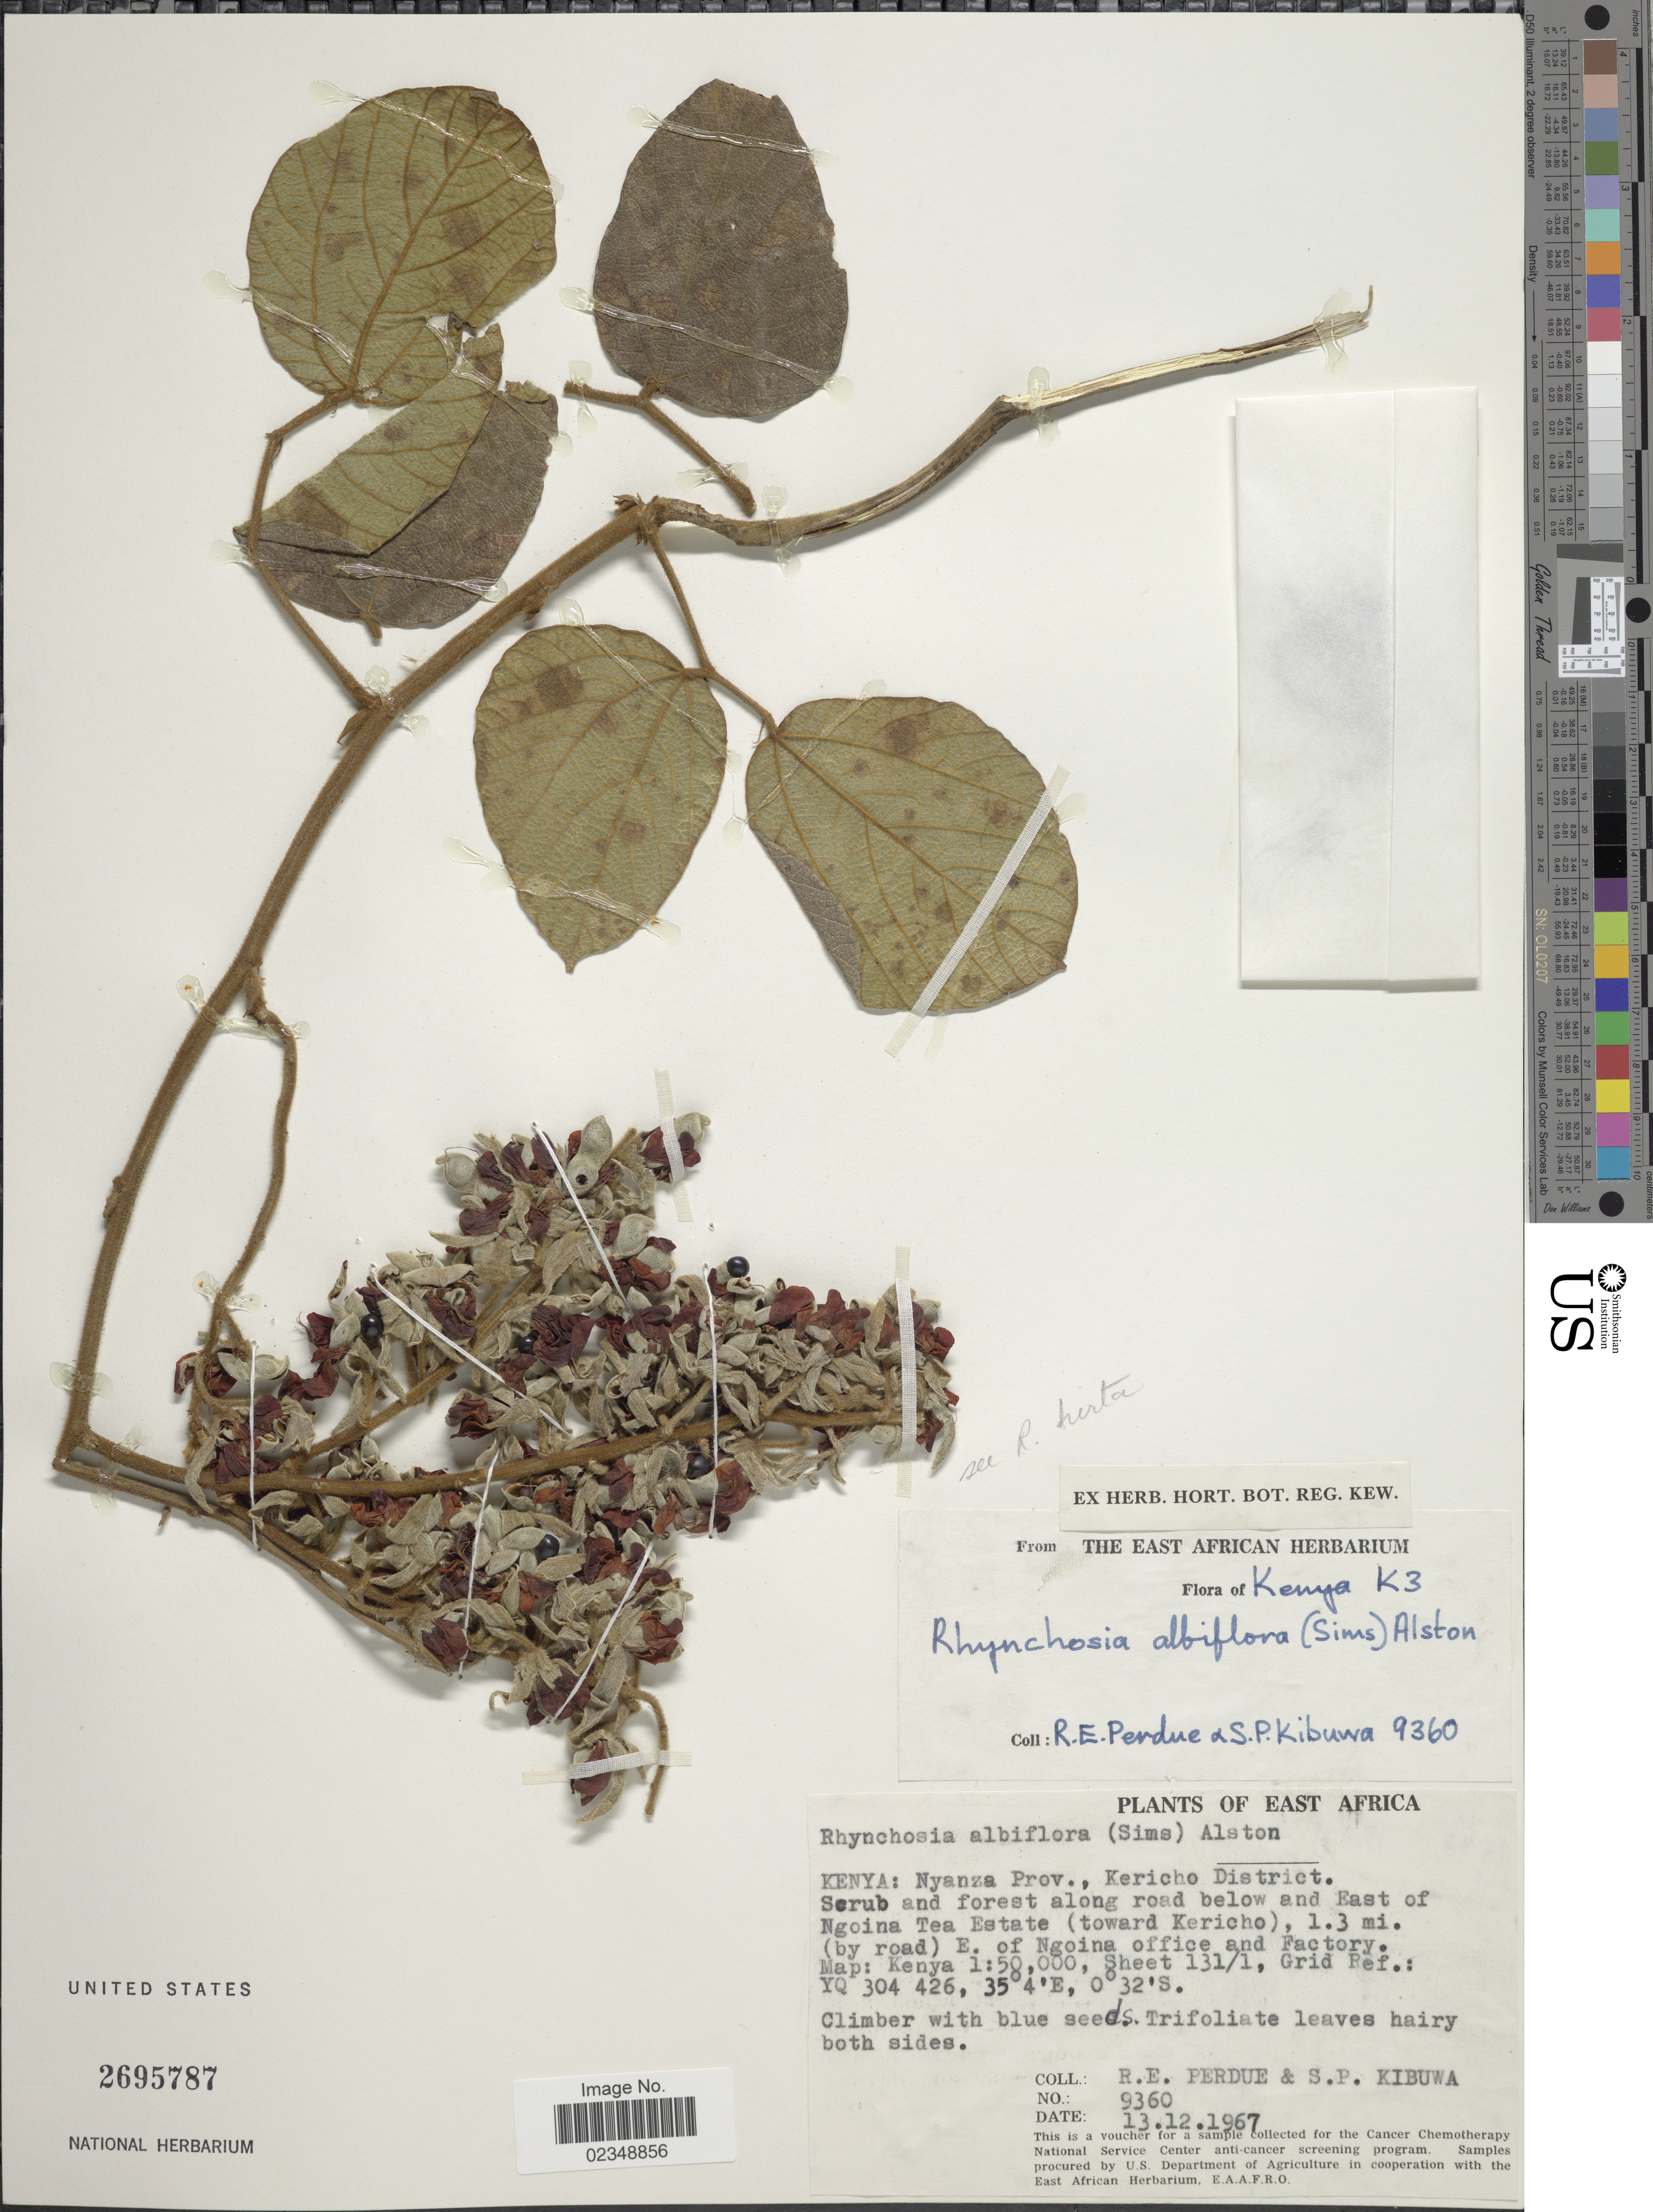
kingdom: Plantae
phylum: Tracheophyta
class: Magnoliopsida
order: Fabales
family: Fabaceae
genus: Rhynchosia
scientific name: Rhynchosia hirta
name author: (Andrews) Meikle & Verdc.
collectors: R. E. Perdue & S. Kibuwa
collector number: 9360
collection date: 1967-12-13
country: Kenya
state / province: Kericho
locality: East Africa. Kenya: Nyanza Prov., Kericho District. Scrub and forest along road below and East of Ngoina Tea Estate (toward Kericho), 1.3 mi. (by road) E. of Ngoina office and Factory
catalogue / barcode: US 2695787